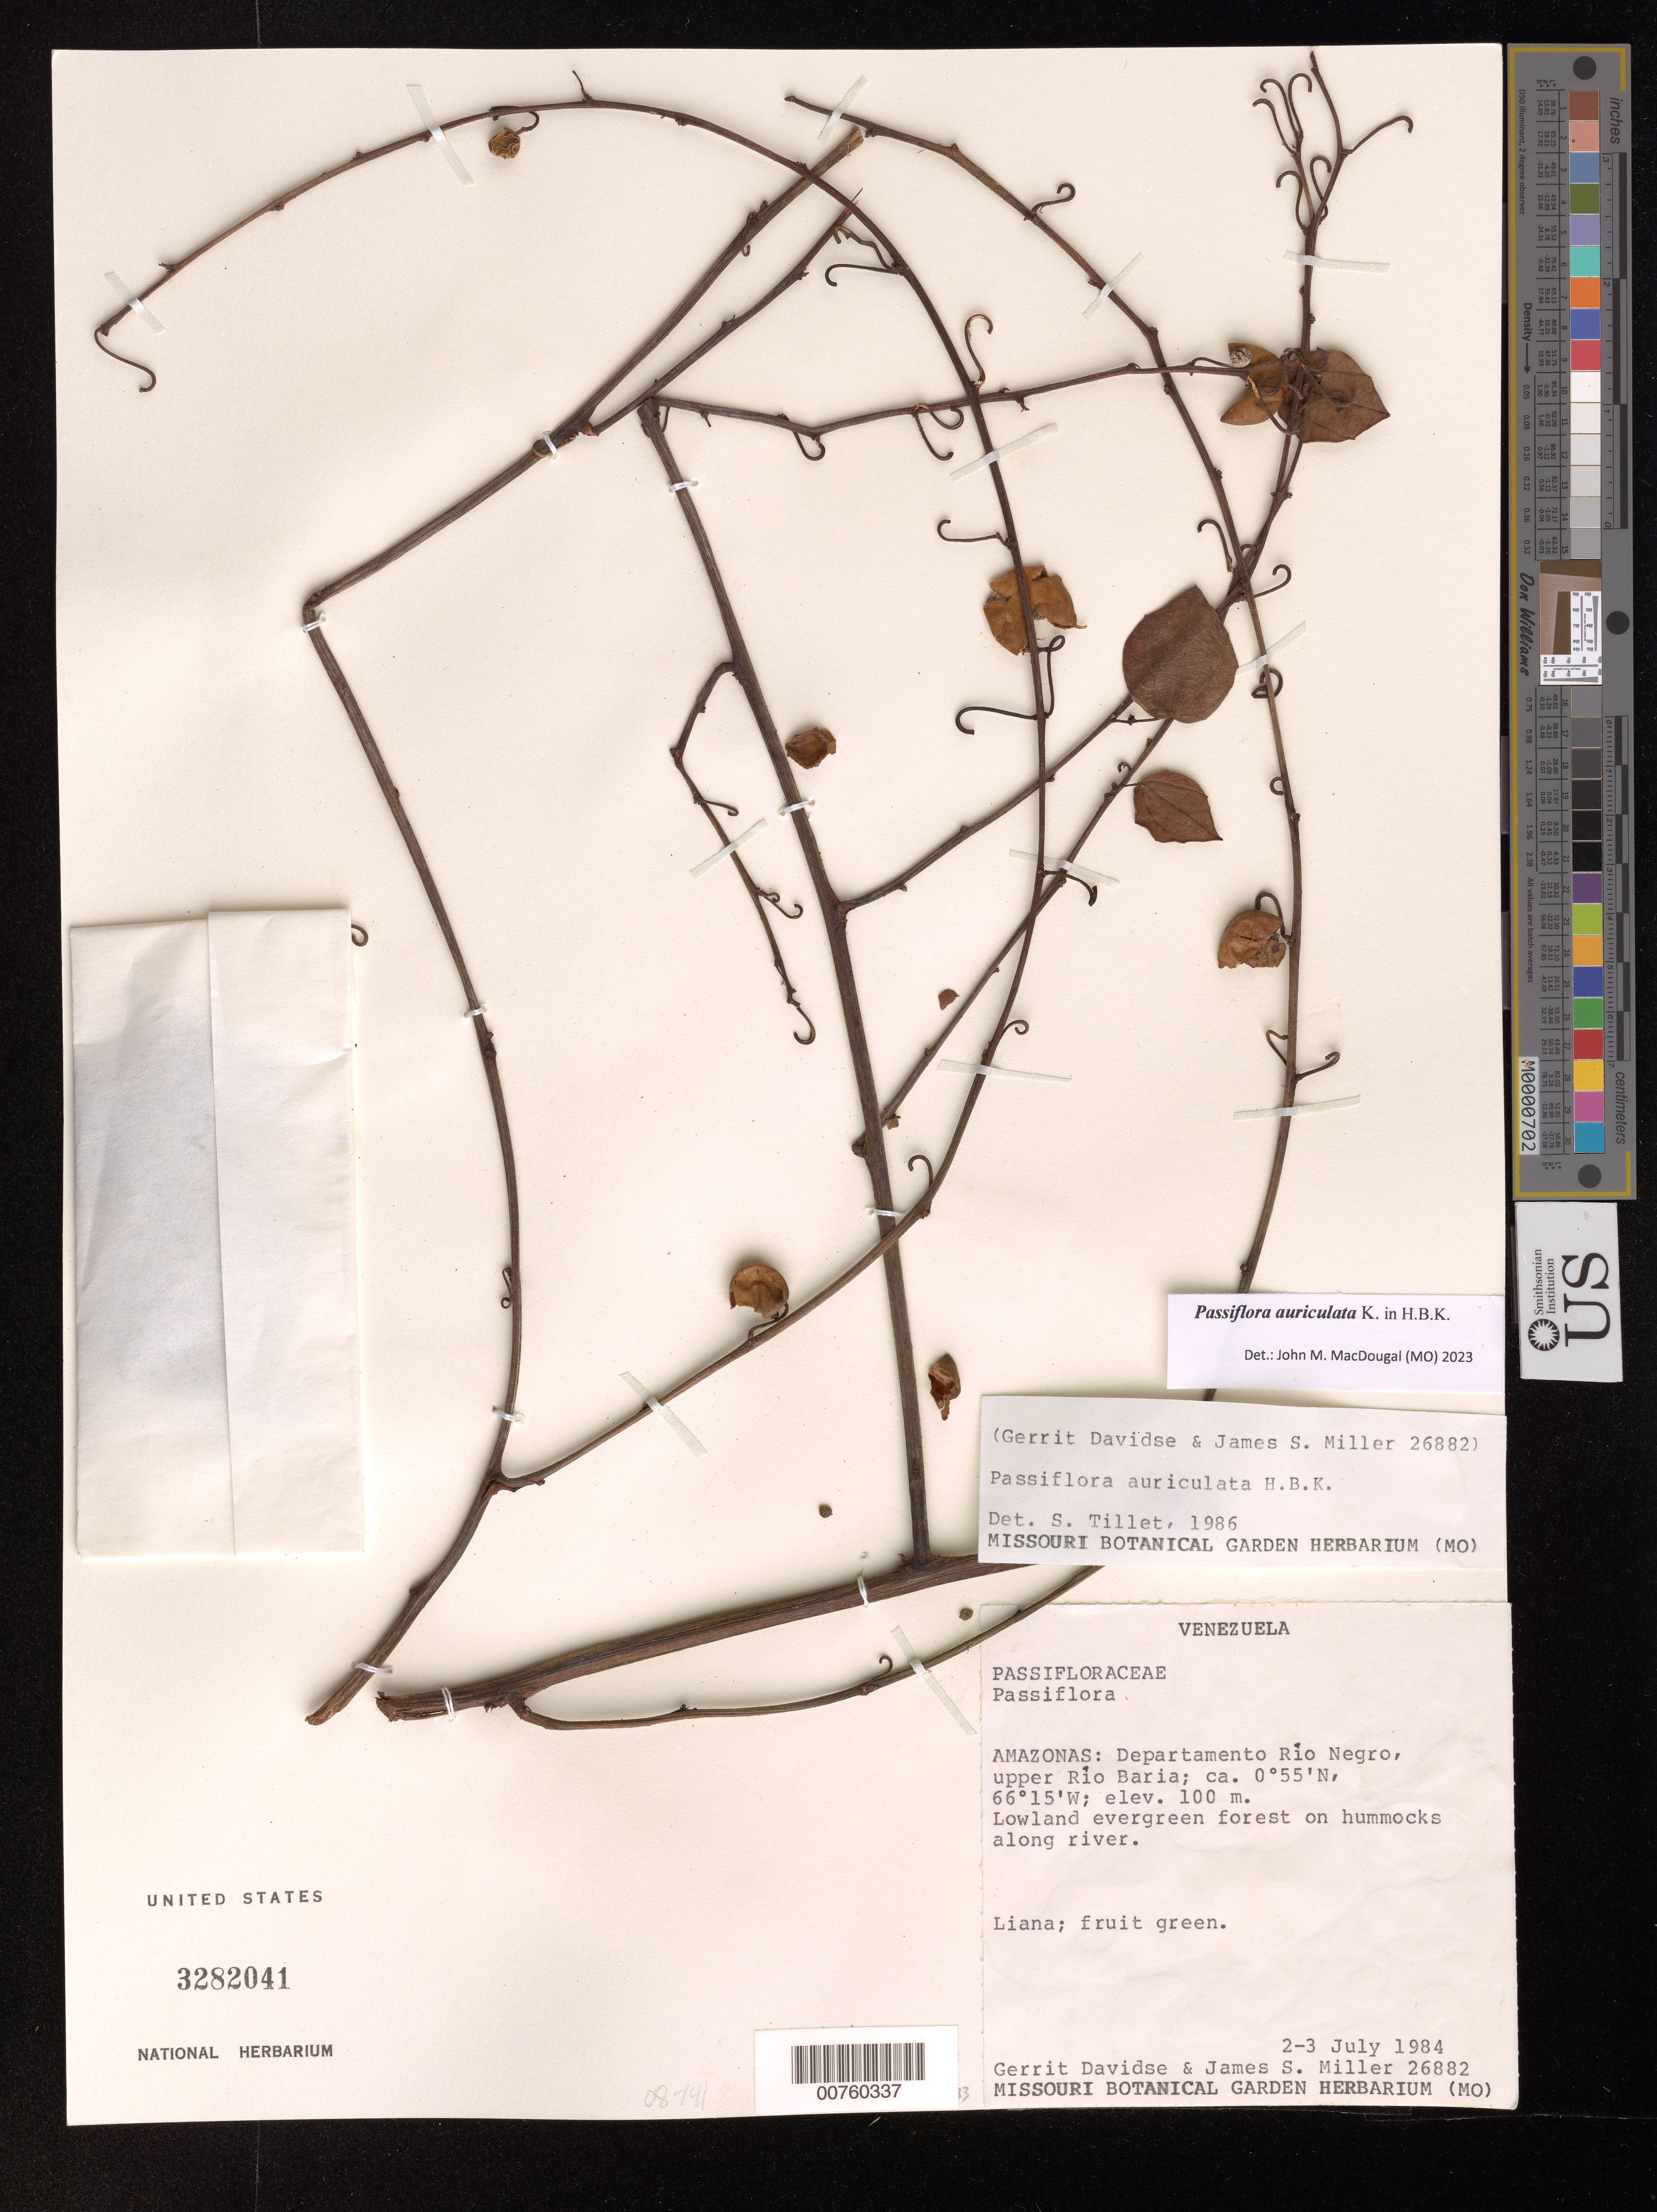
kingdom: Plantae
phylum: Tracheophyta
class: Magnoliopsida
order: Malpighiales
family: Passifloraceae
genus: Passiflora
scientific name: Passiflora auriculata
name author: Kunth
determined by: Tillett, S. S.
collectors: G. Davidse & J. S. Miller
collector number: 26882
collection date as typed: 2-Jul-84 to 3-Jul-84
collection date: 1984-07-02/1984-07-03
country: Venezuela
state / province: Amazonas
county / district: Río Negro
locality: Río Baria, upper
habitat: Lowland evergreen forest on hummocks along river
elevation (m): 100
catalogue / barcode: US 3282041